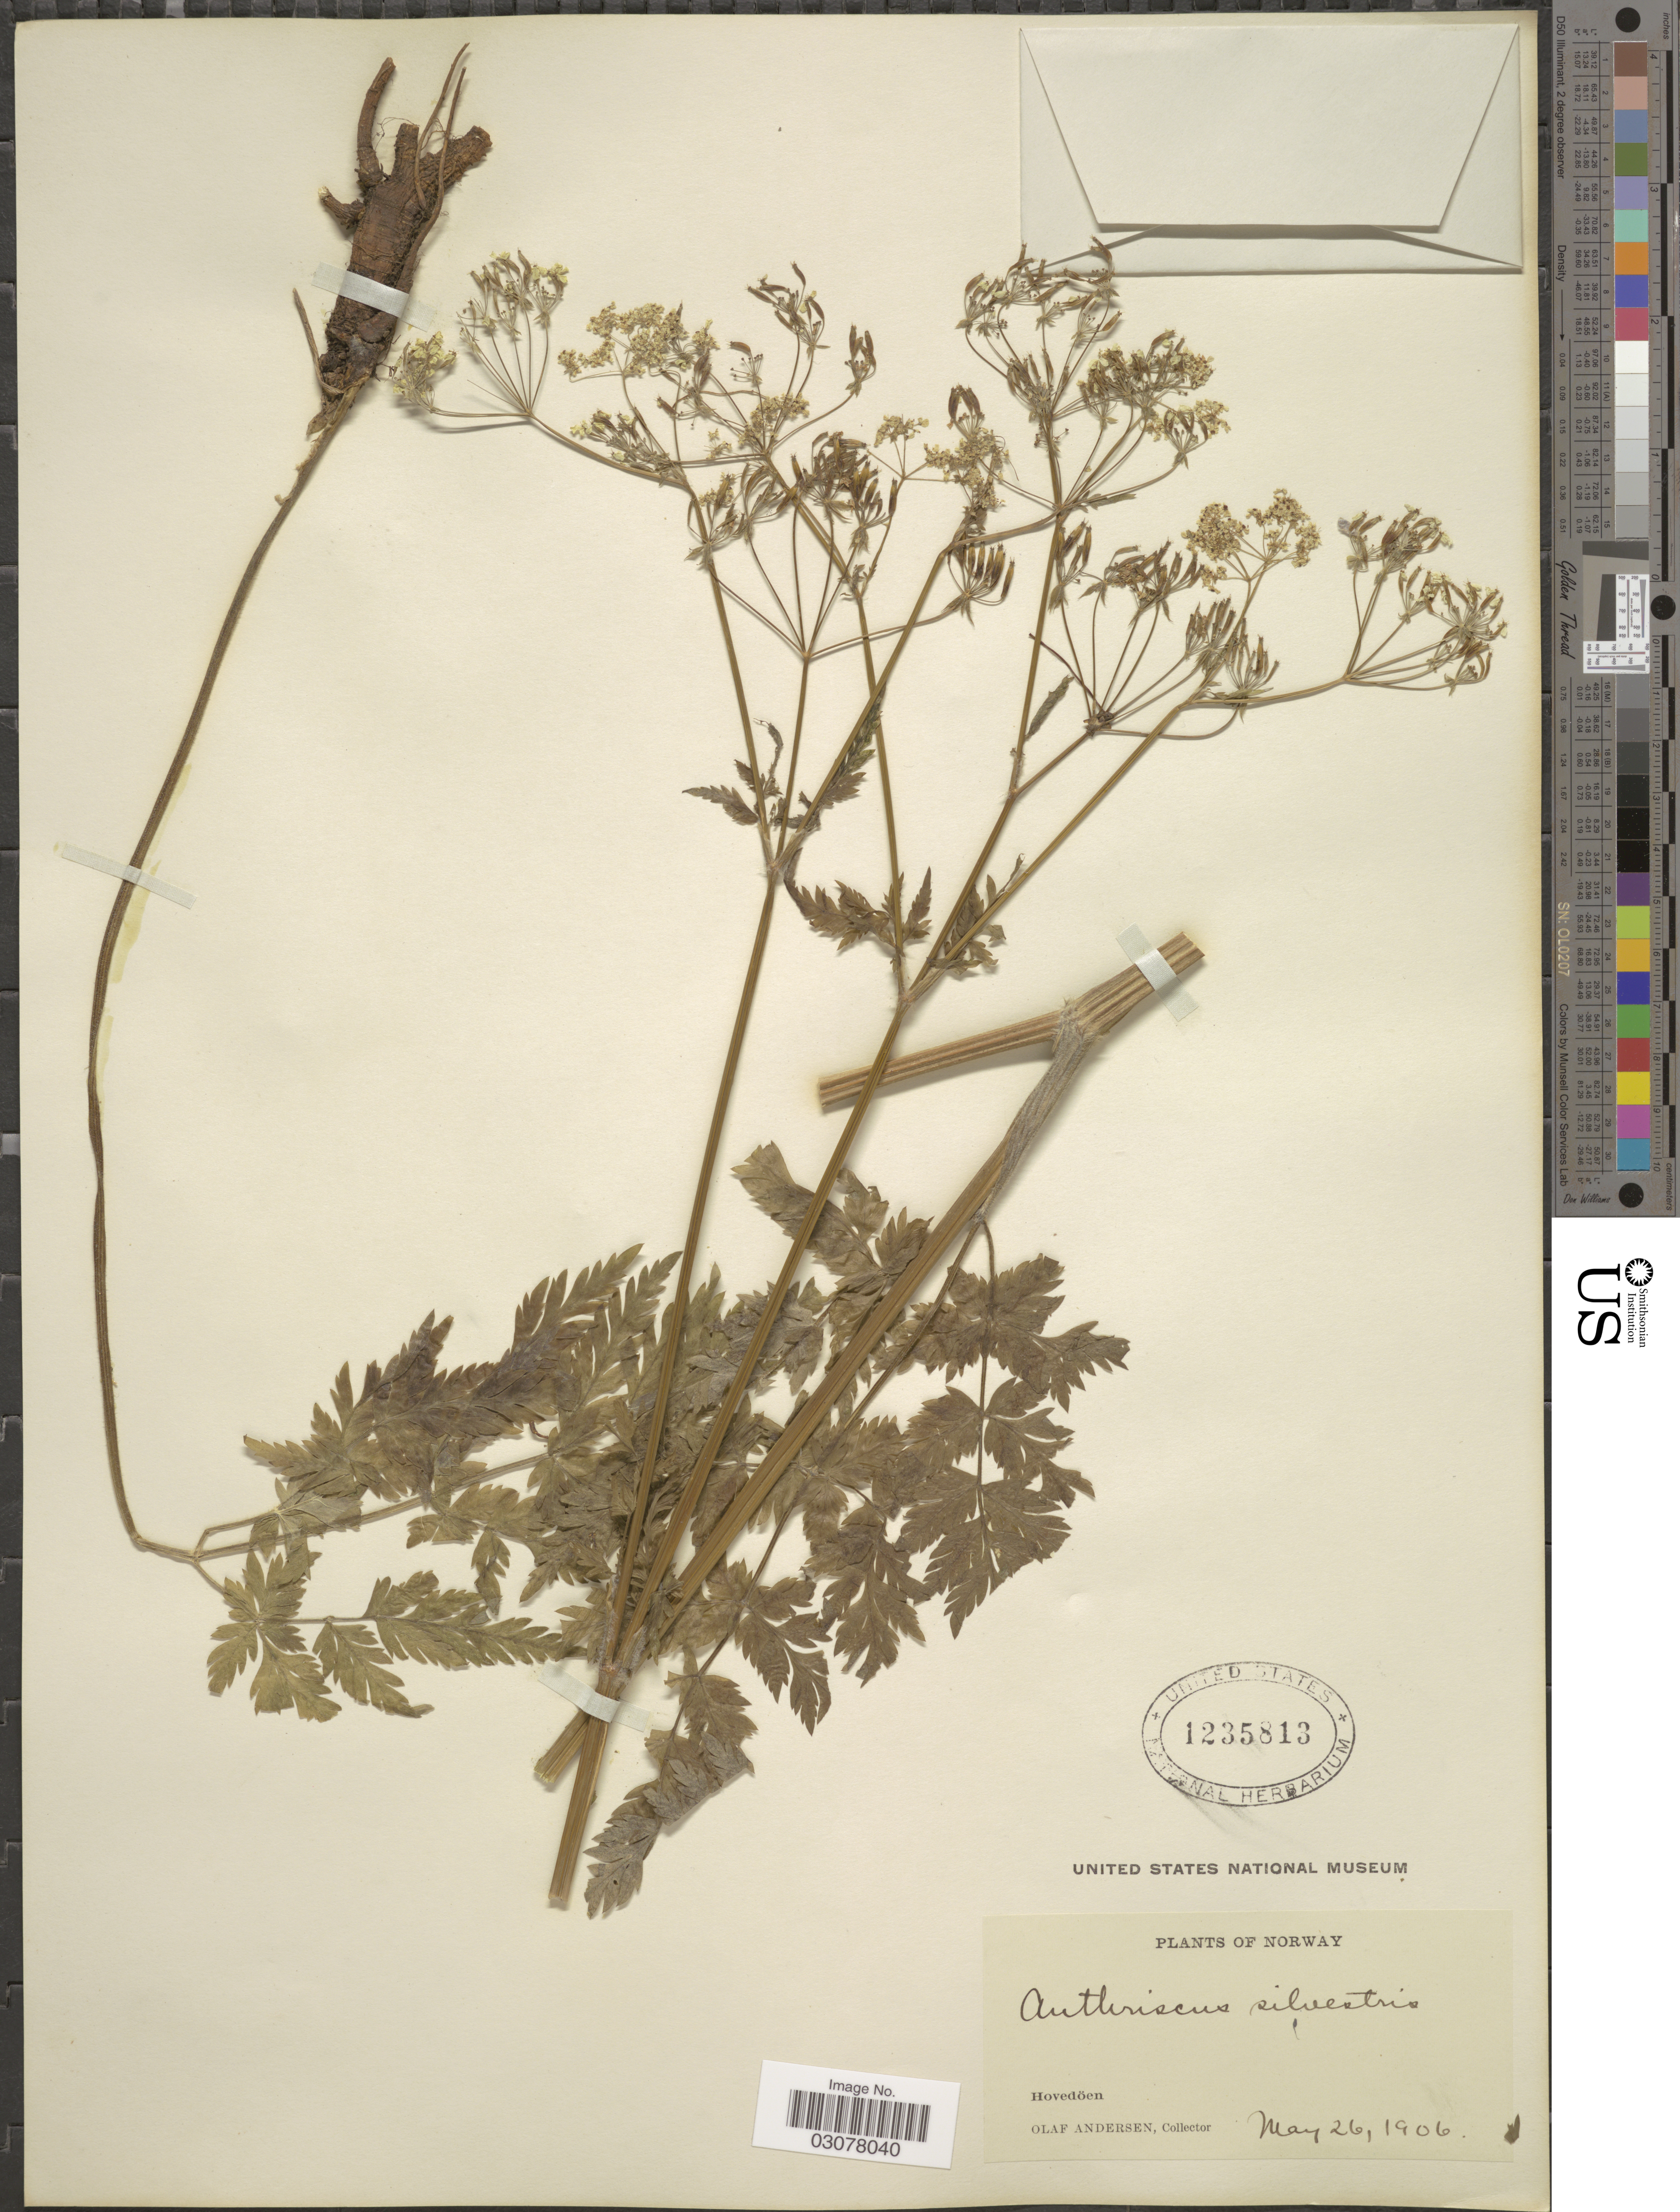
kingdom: Plantae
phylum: Tracheophyta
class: Magnoliopsida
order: Apiales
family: Apiaceae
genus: Anthriscus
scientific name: Anthriscus sylvestris subsp. sylvestris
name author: (L.) Hoffm.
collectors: O. Andersen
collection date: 1906-05-26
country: Norway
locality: Hovedöen.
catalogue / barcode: US 1235813